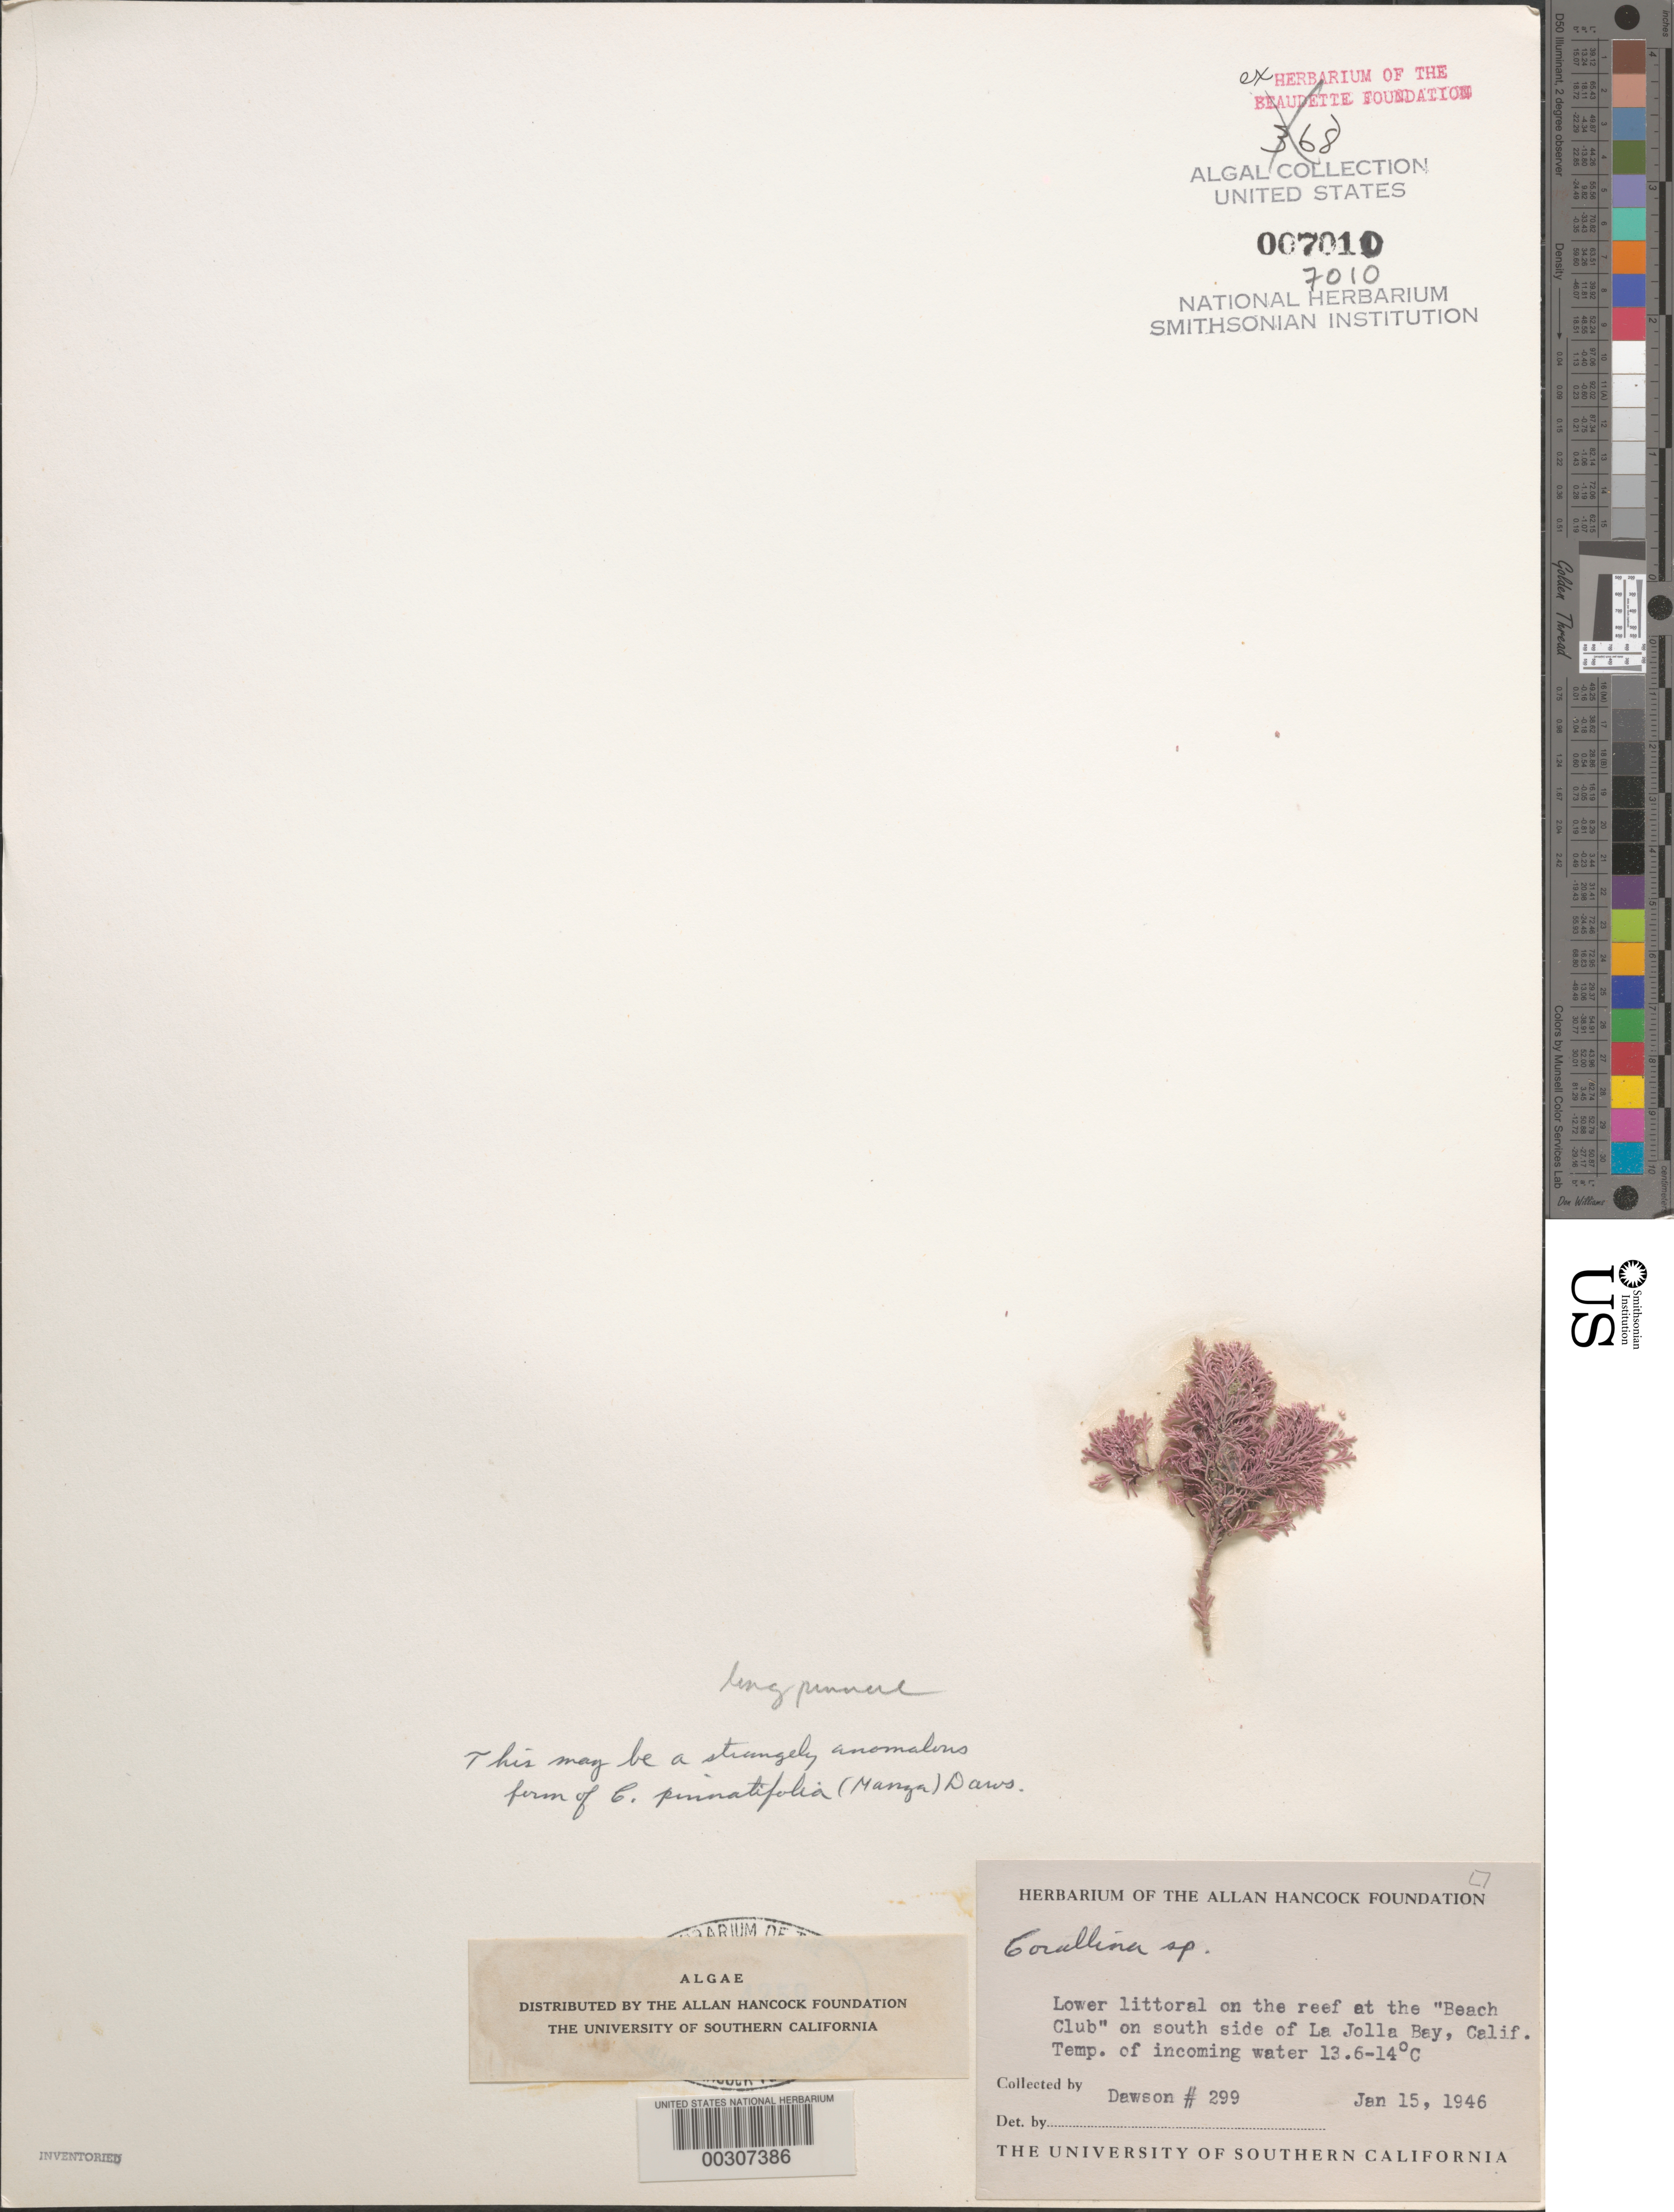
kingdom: Plantae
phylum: Rhodophyta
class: Florideophyceae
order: Corallinales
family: Corallinaceae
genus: Corallina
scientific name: Corallina sp.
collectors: E. Y. Dawson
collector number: EYD 299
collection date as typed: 15 Jan 1946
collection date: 1946-01-15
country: United States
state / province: California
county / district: San Diego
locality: Beach club, south La Jolla Bay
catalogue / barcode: US 7010